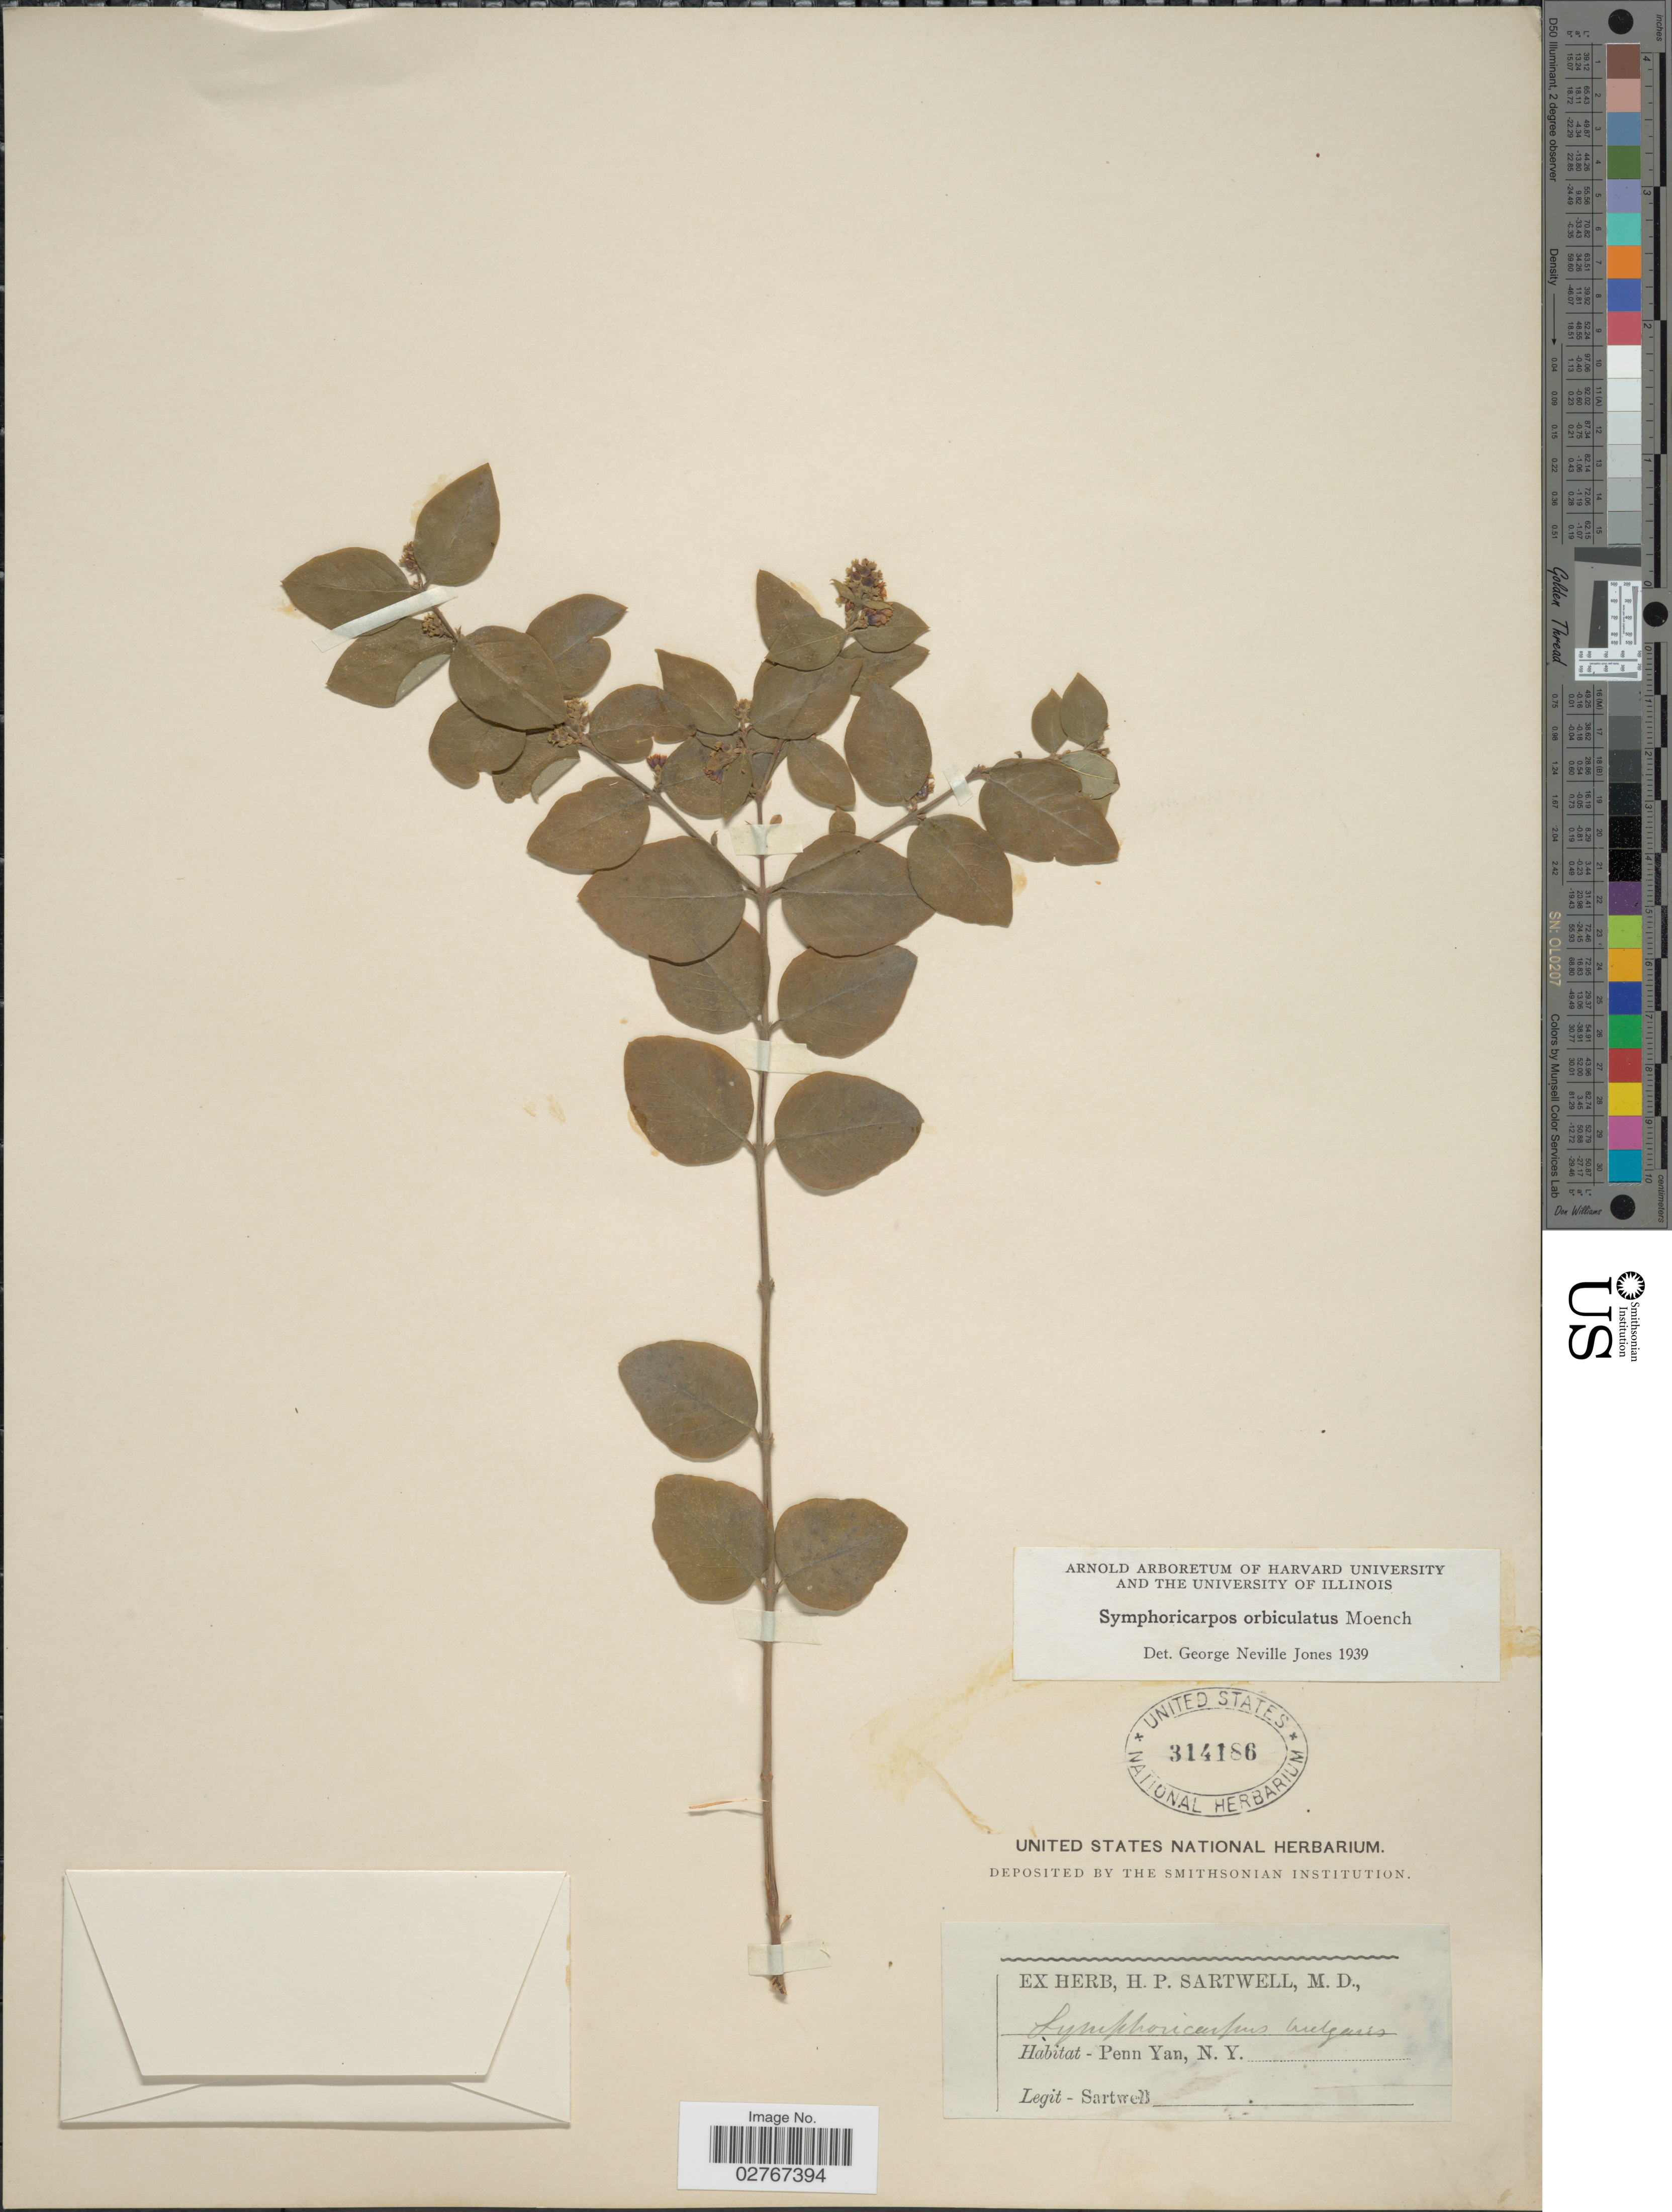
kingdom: Plantae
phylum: Tracheophyta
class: Magnoliopsida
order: Dipsacales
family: Caprifoliaceae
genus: Symphoricarpos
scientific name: Symphoricarpos orbiculatus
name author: Moench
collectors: H. P. Sartwell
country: United States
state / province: New York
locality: Penn Yan.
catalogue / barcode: US 314186